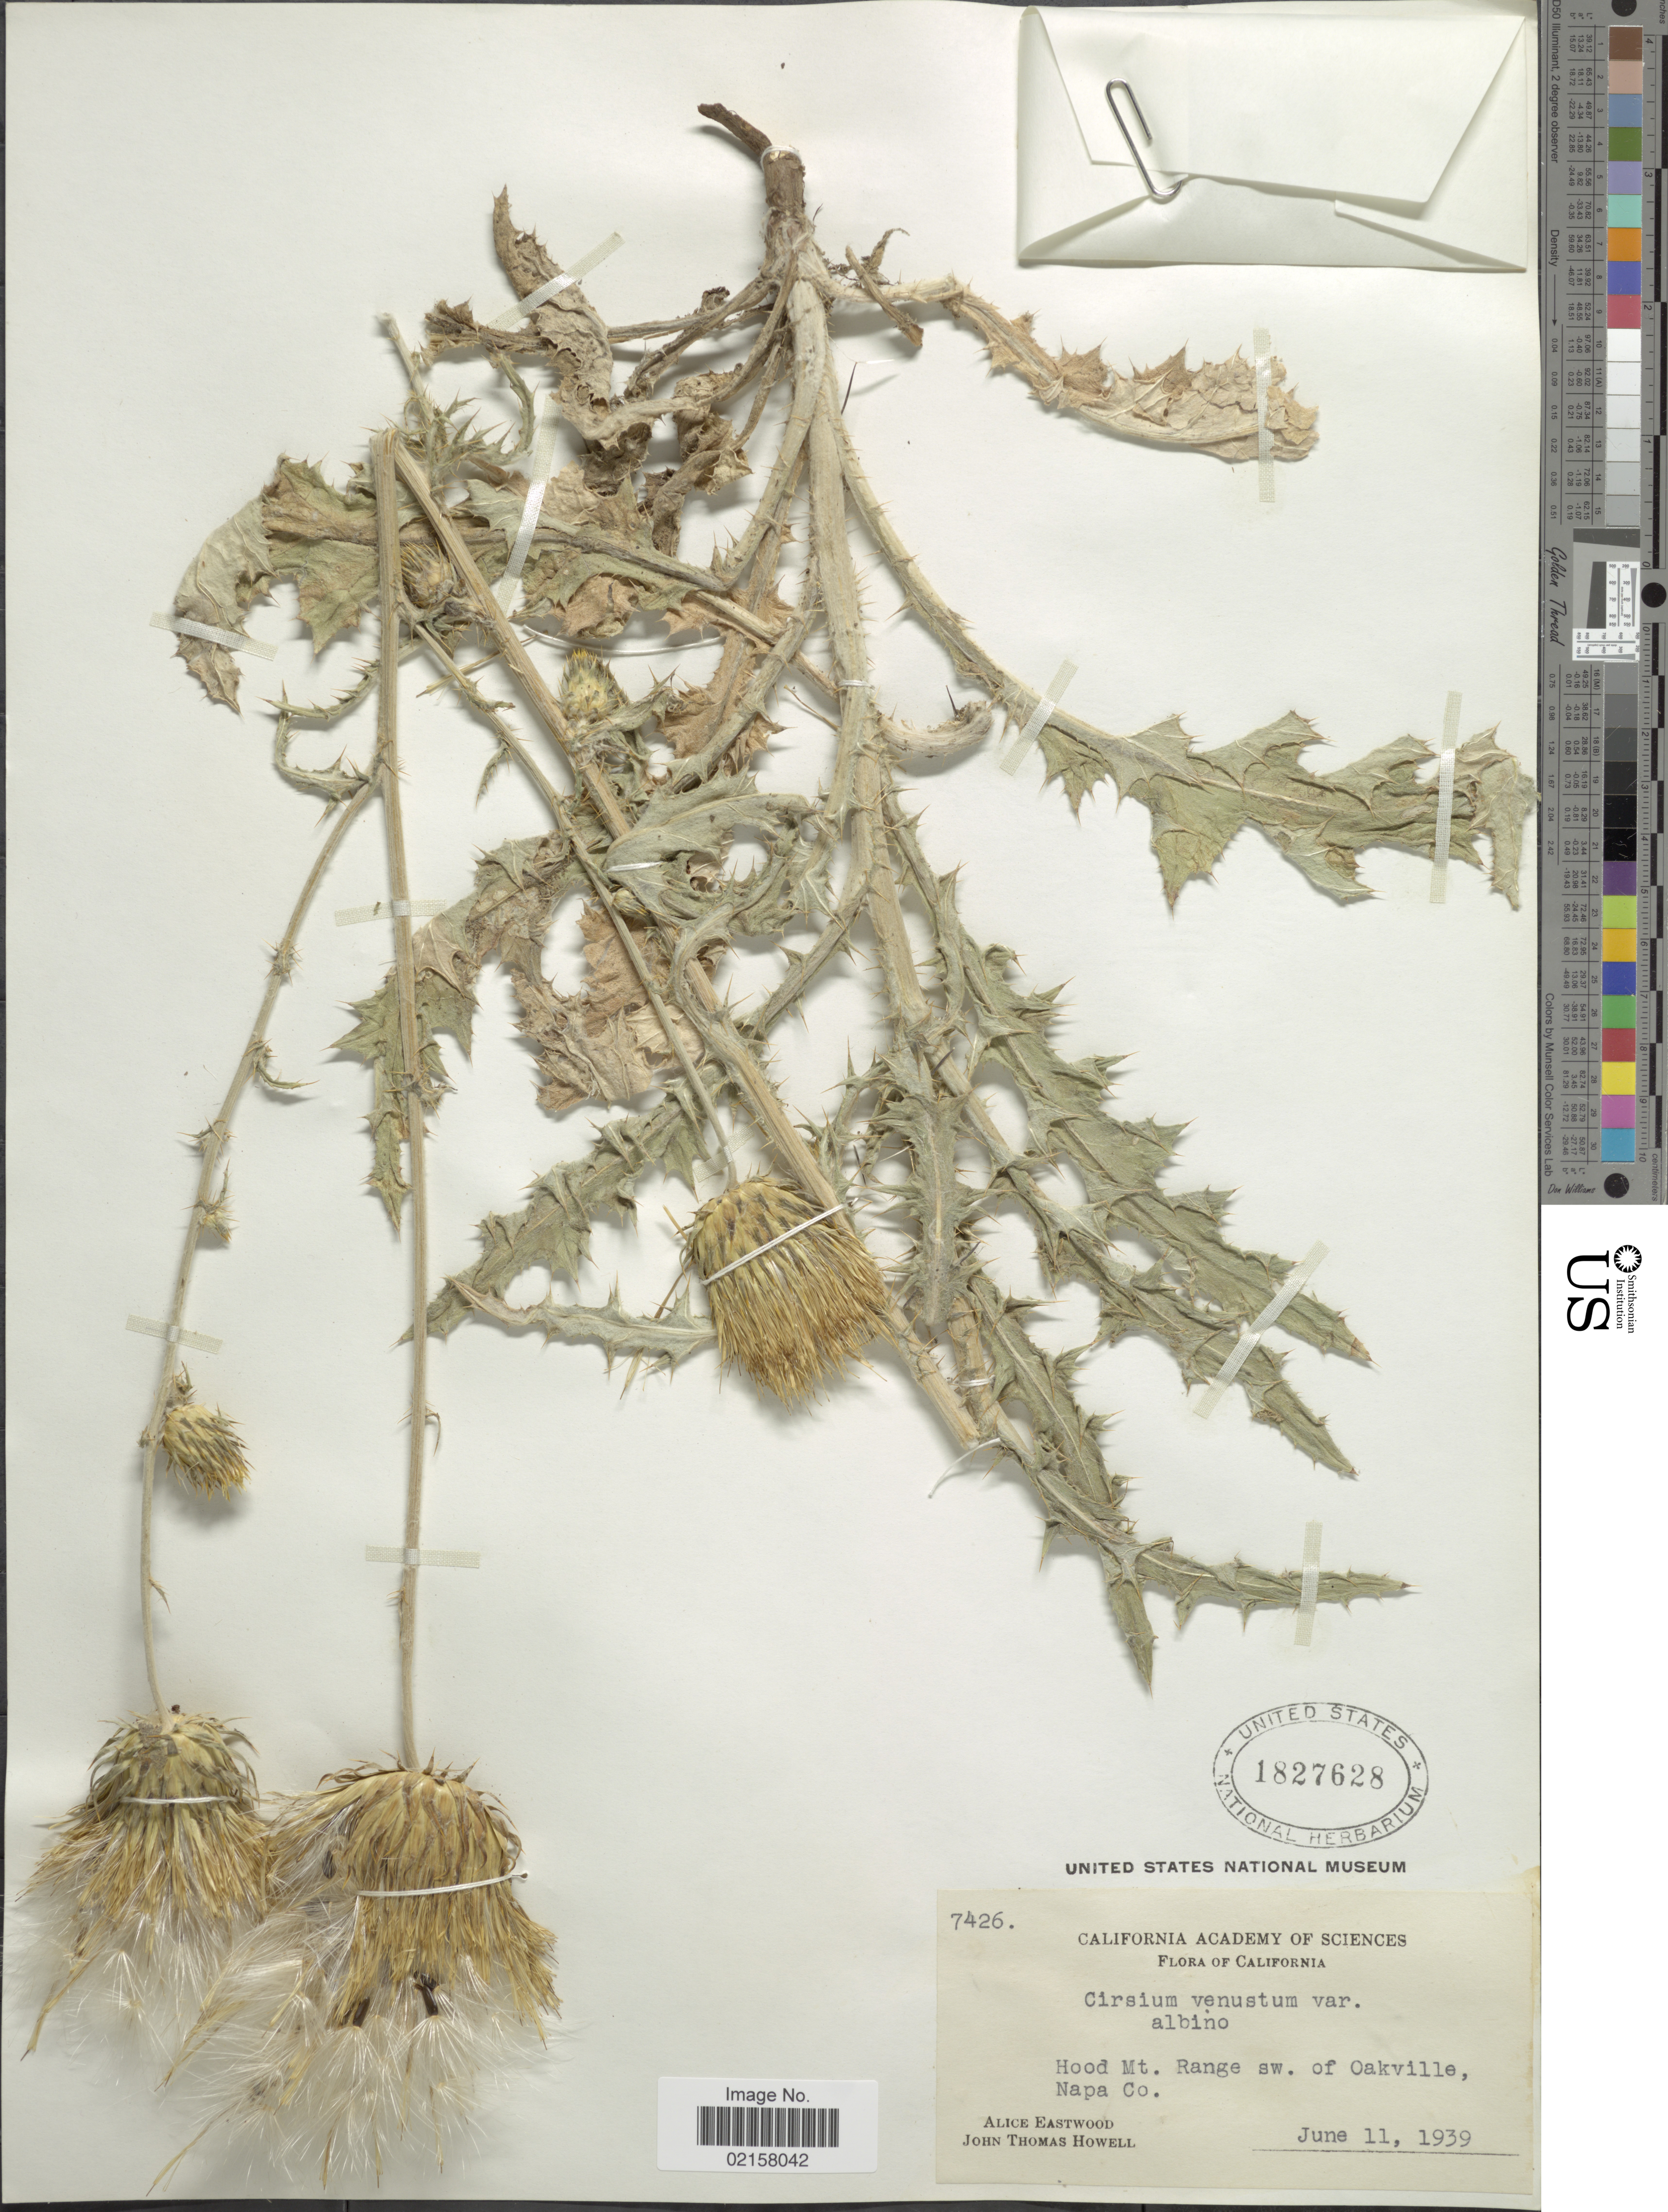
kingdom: Plantae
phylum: Tracheophyta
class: Magnoliopsida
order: Asterales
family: Asteraceae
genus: Cirsium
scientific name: Cirsium venustum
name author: Porta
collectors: A. Eastwood & J. T. Howell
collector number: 7426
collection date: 1939-06-11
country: United States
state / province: California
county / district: Napa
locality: Hood Mt. Range sw. of Oakville, Napa Co.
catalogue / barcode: US 1827628